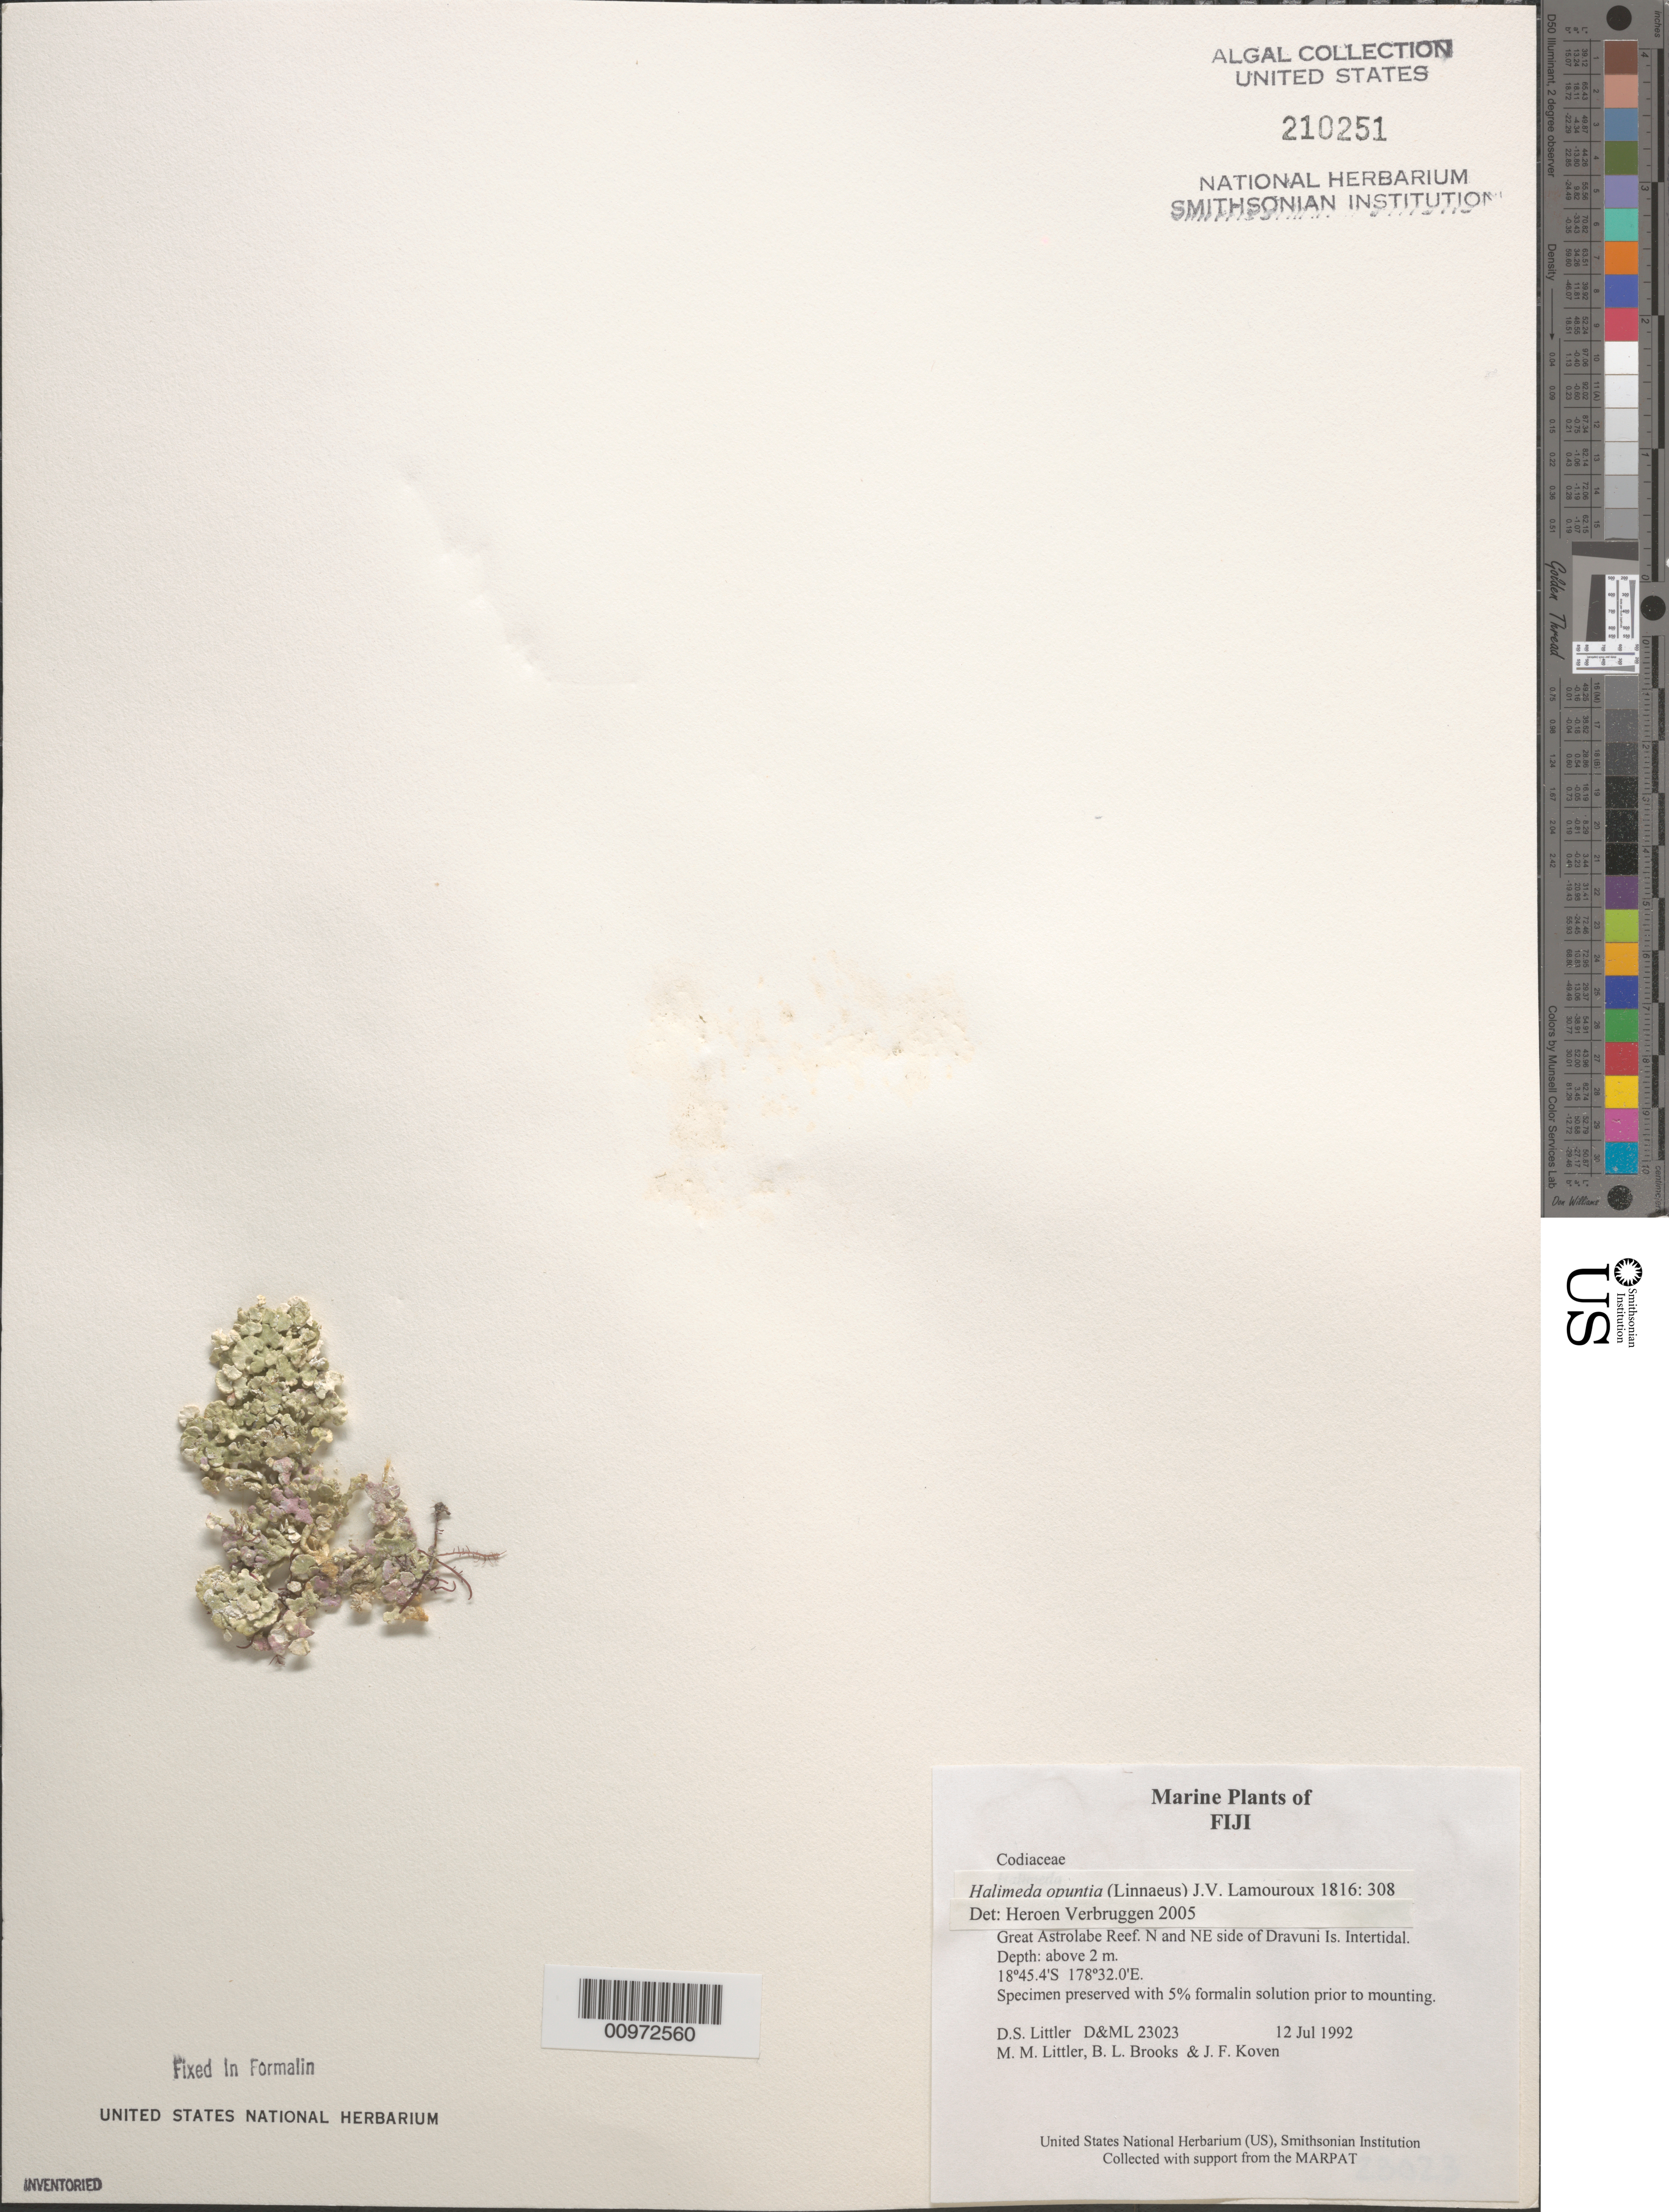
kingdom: Plantae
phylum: Chlorophyta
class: Ulvophyceae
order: Bryopsidales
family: Halimedaceae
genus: Halimeda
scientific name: Halimeda opuntia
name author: (L.) J.V.Lamouroux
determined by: Verbruggen, H.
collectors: D. S. Littler, M. M. Littler, B. Brooks & J. Koven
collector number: D&ML 23023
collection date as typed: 12 Jul 1992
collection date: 1992-07-12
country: Fiji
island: Dravuni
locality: Great Astrolabe Reef, north and northeast side of island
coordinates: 18 45.4'S, 178 32.0'E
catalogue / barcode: US 210251